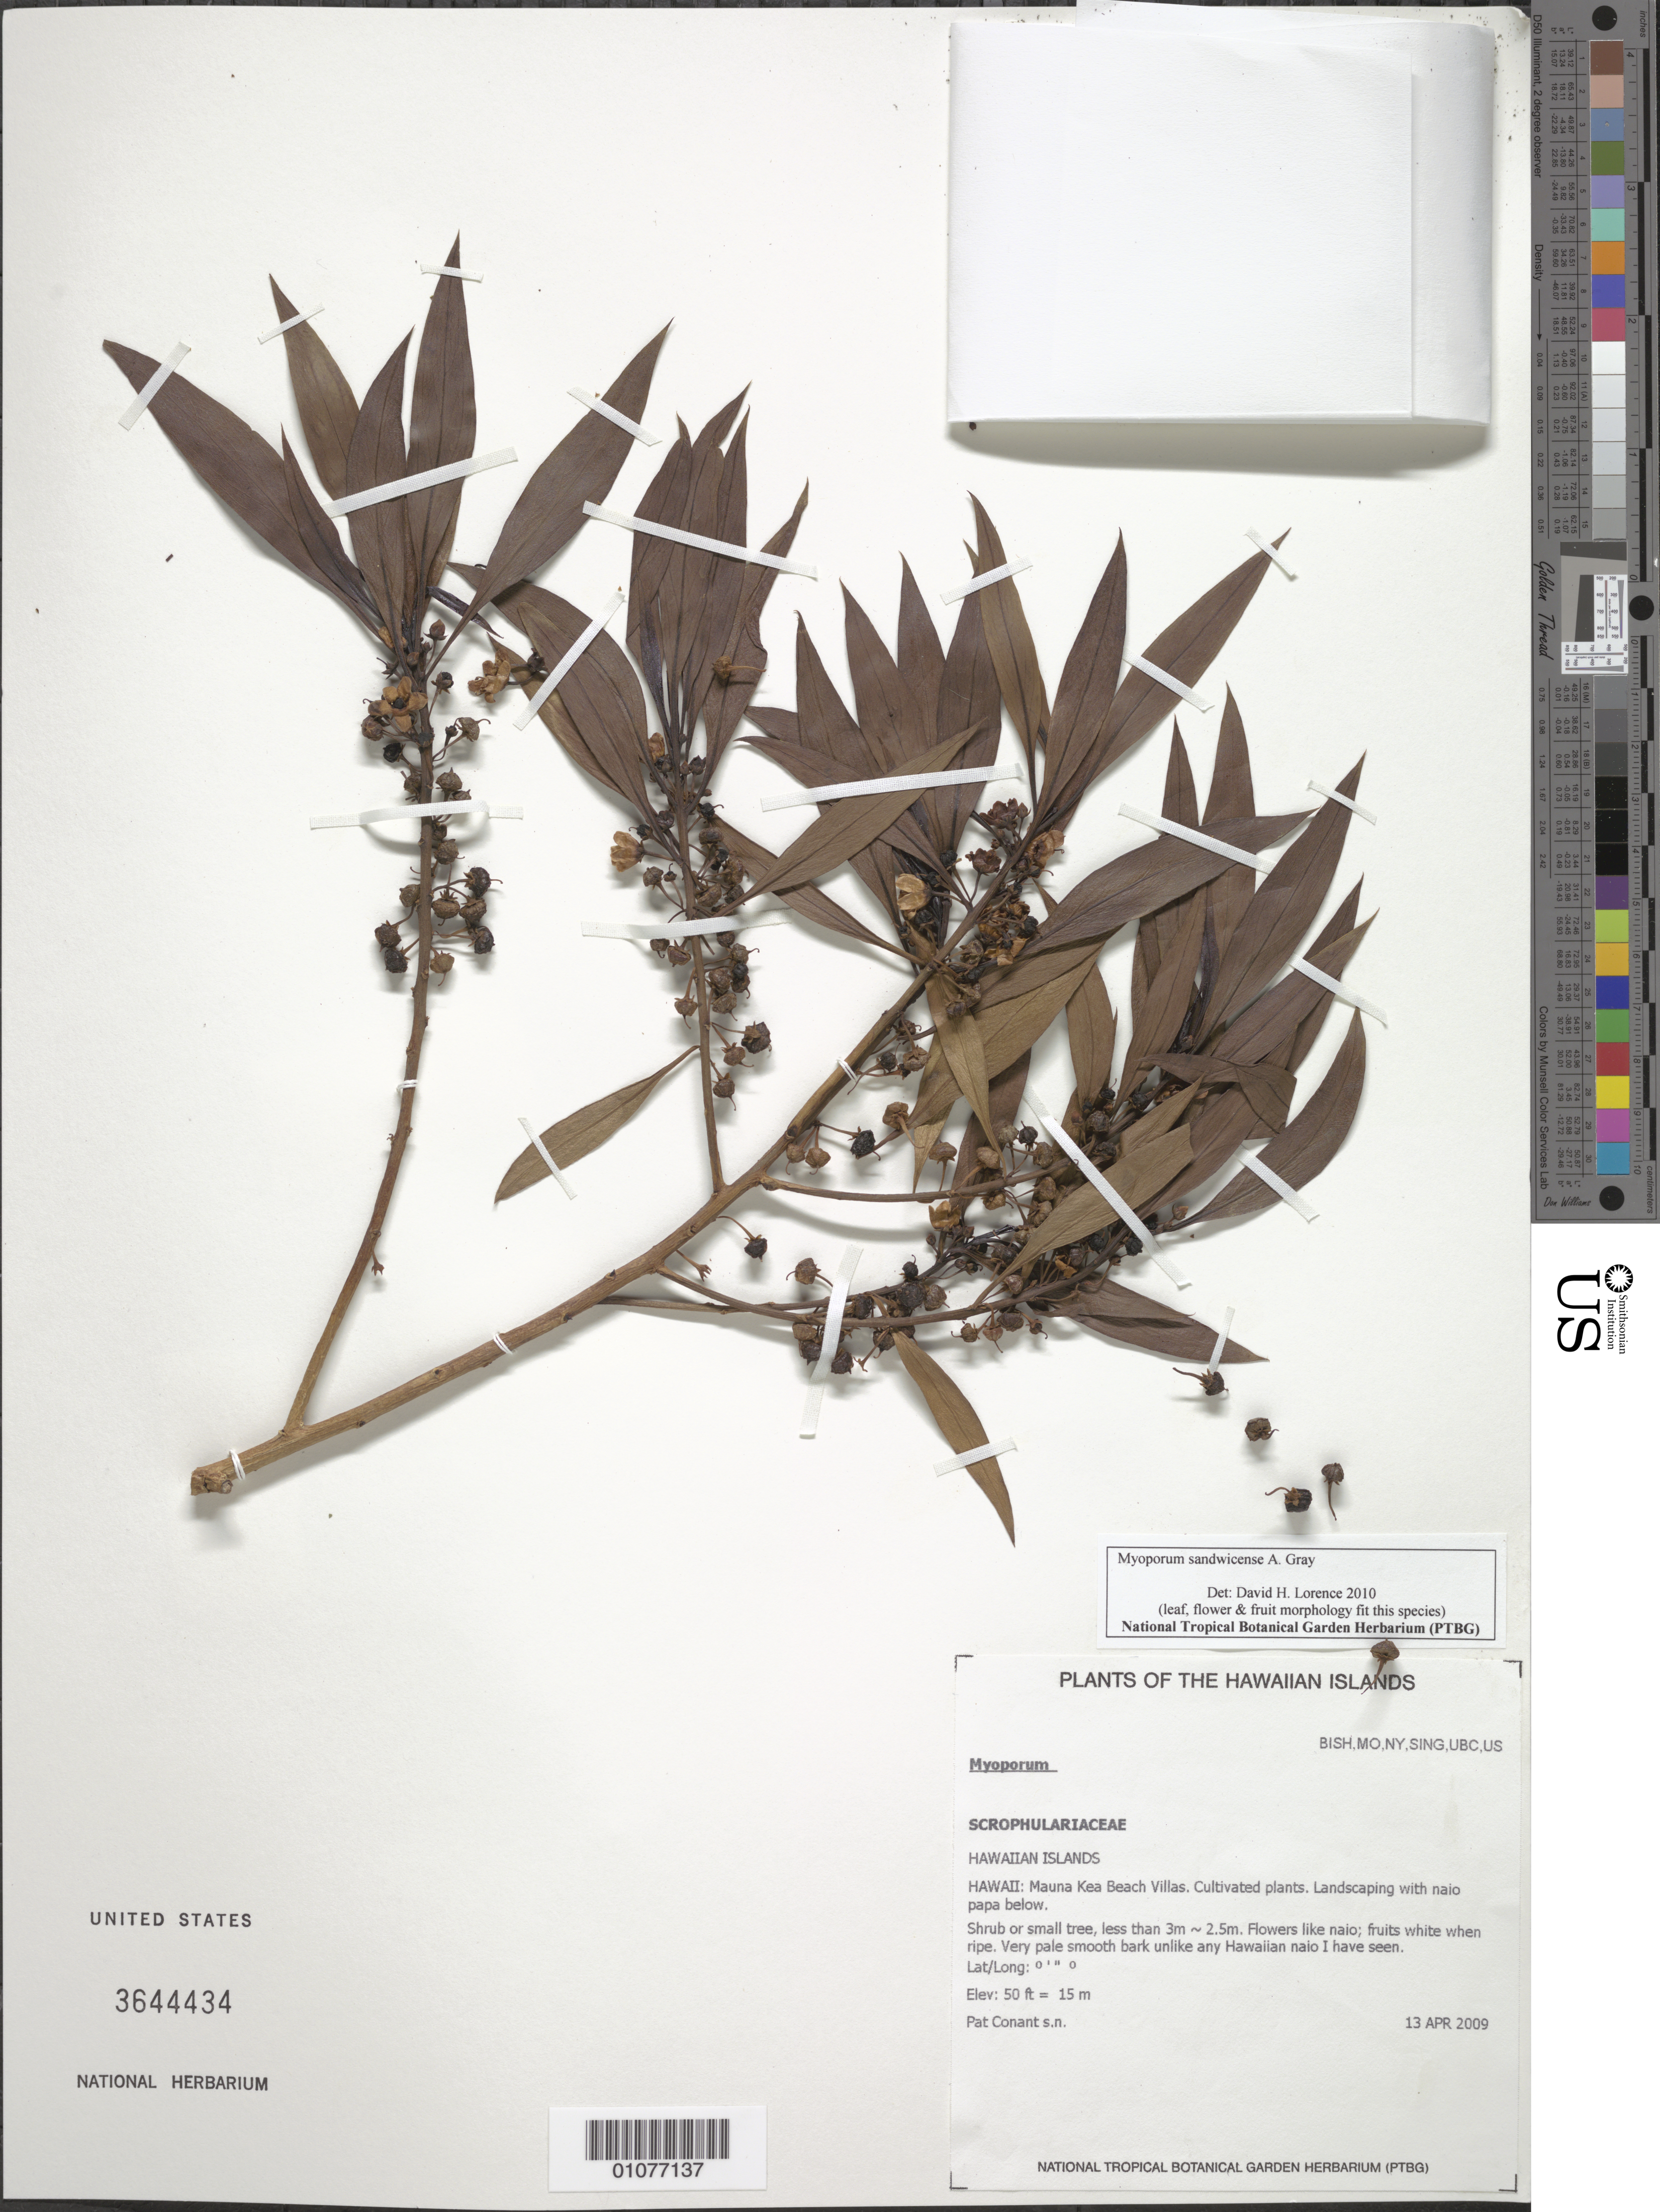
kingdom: Plantae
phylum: Tracheophyta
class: Magnoliopsida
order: Lamiales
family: Scrophulariaceae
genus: Myoporum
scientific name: Myoporum sandwicense subsp. sandwicense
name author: A. Gray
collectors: P. Conant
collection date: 2009-04-13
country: United States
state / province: Hawaii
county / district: Hawaii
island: Hawaii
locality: Mauna Kea Beach Villas. Cultivated plants.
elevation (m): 15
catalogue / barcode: US 3644434